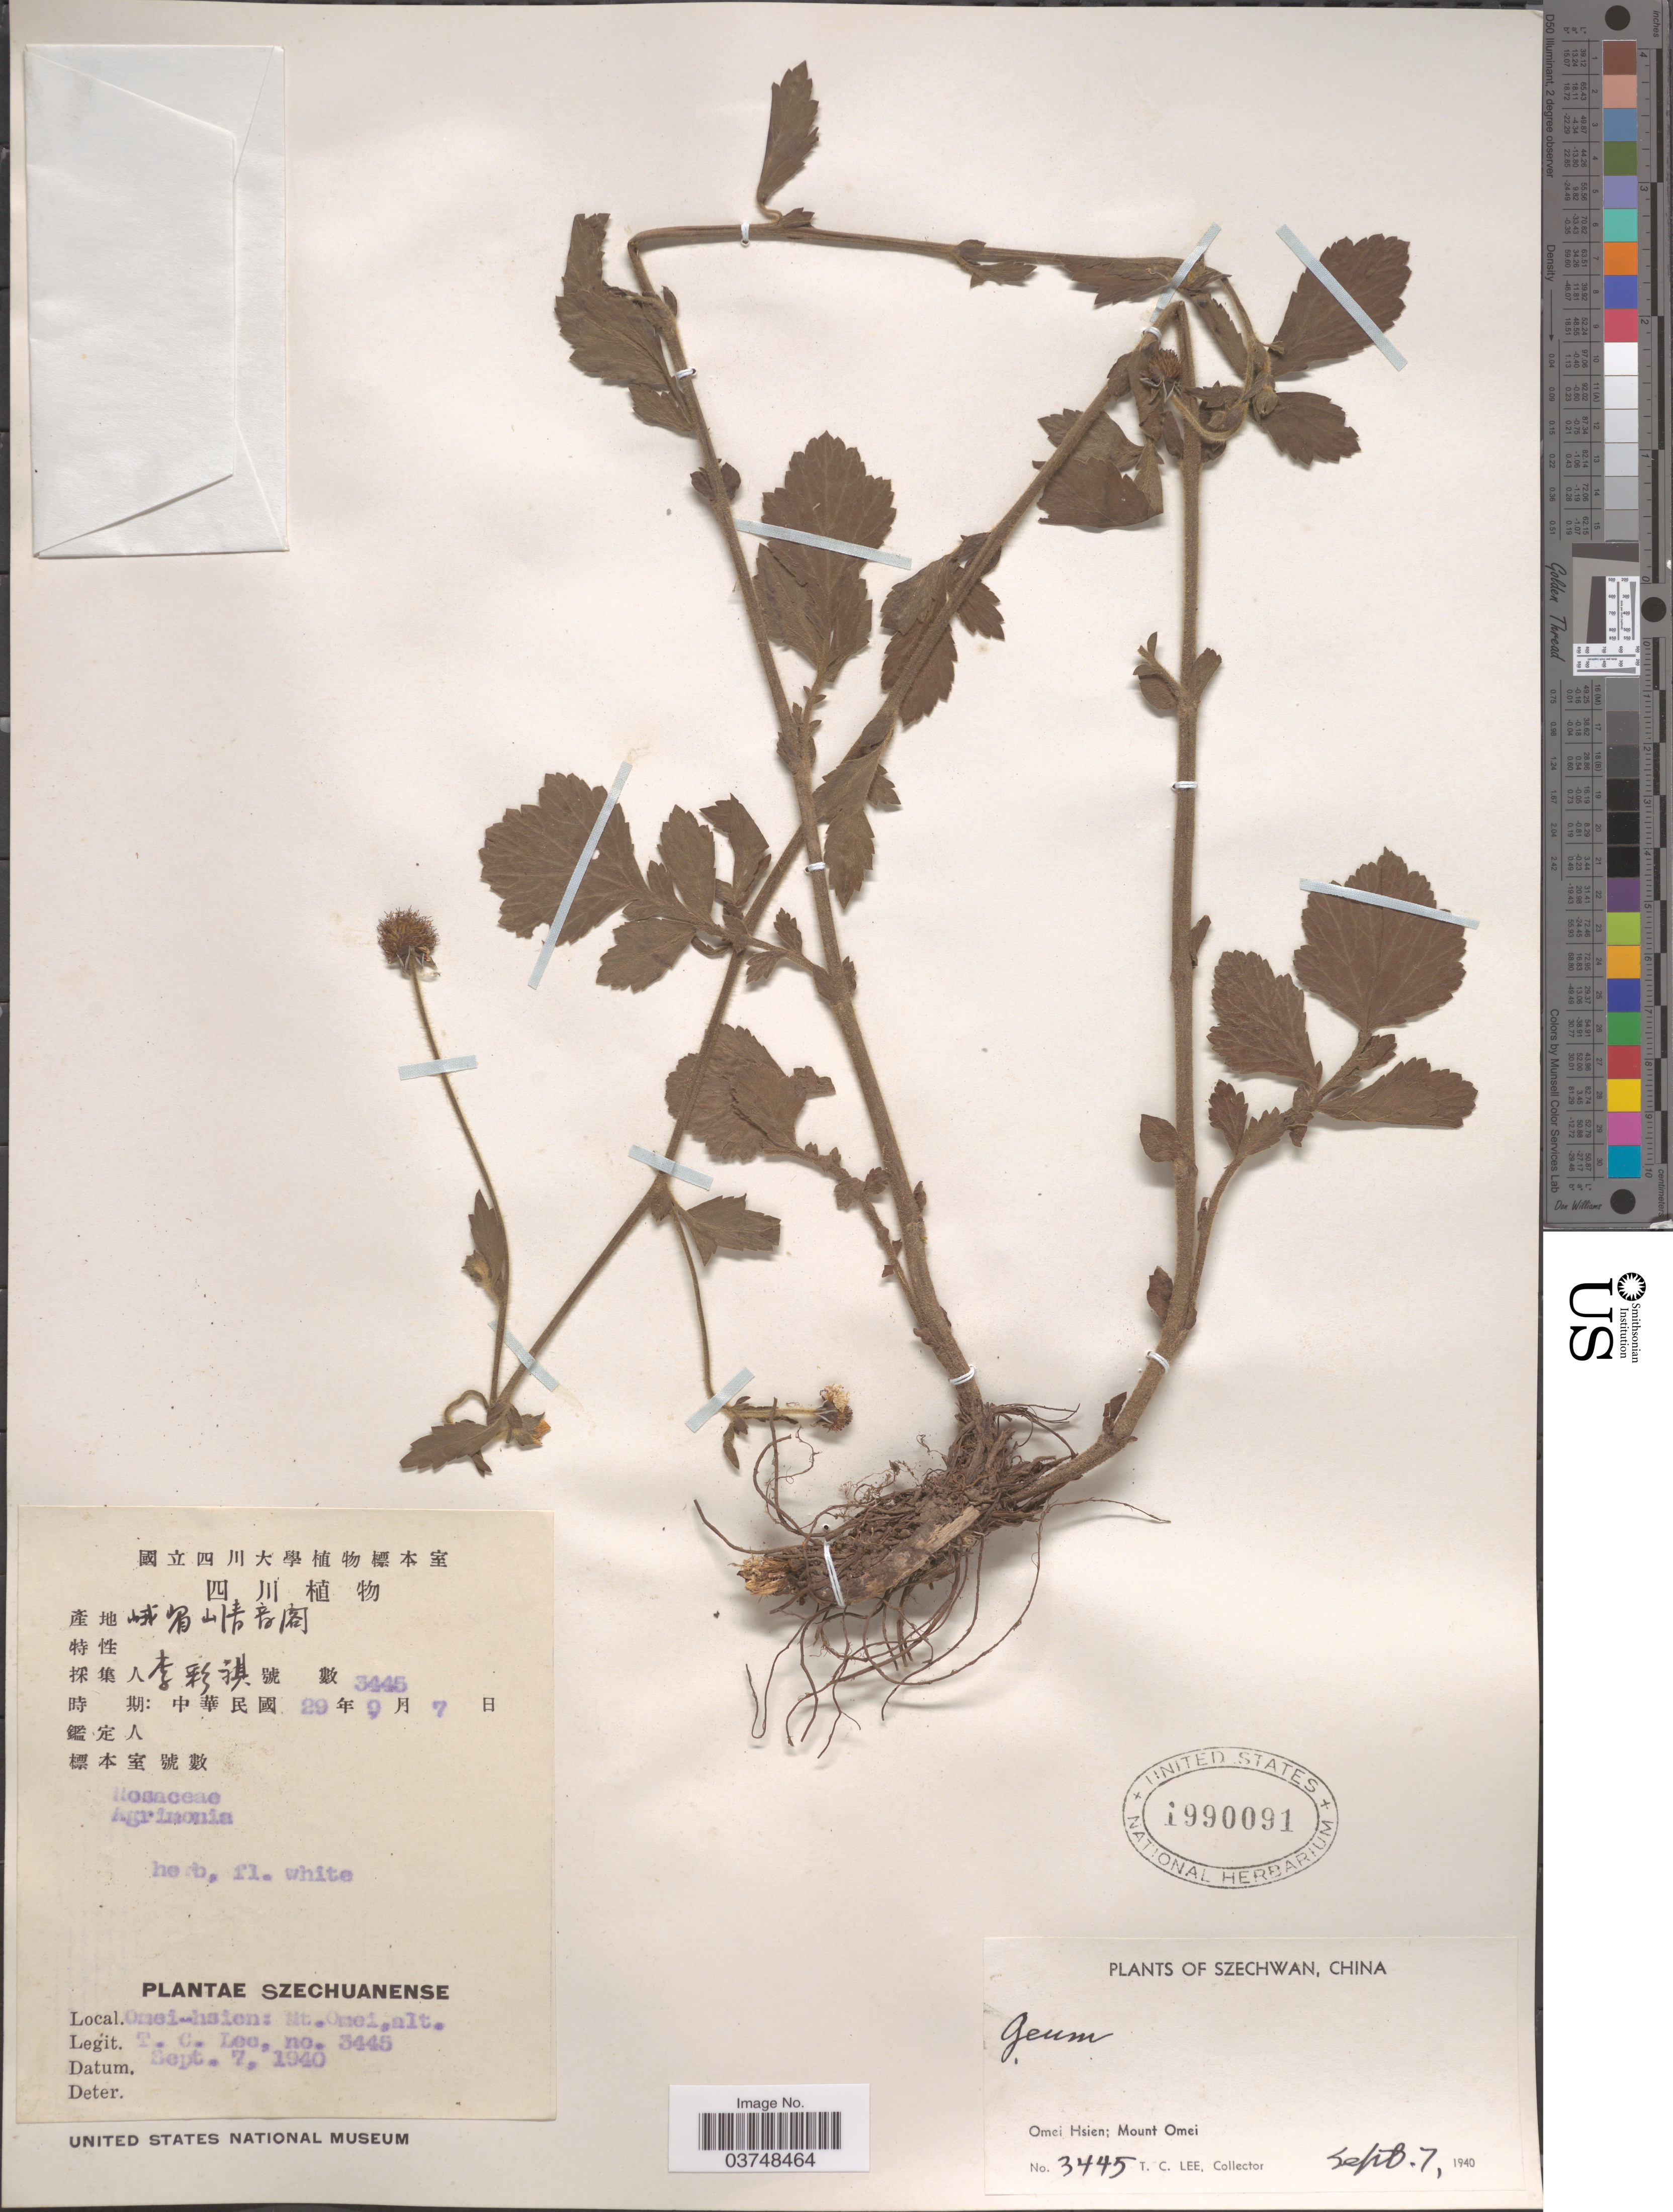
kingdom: Plantae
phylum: Tracheophyta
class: Magnoliopsida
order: Rosales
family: Rosaceae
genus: Geum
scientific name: Geum sp.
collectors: T. Lee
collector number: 3445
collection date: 1940-09-07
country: China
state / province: Sichuan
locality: Szchwan. Omei Hsien; Mount Omei.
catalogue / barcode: US 1990091